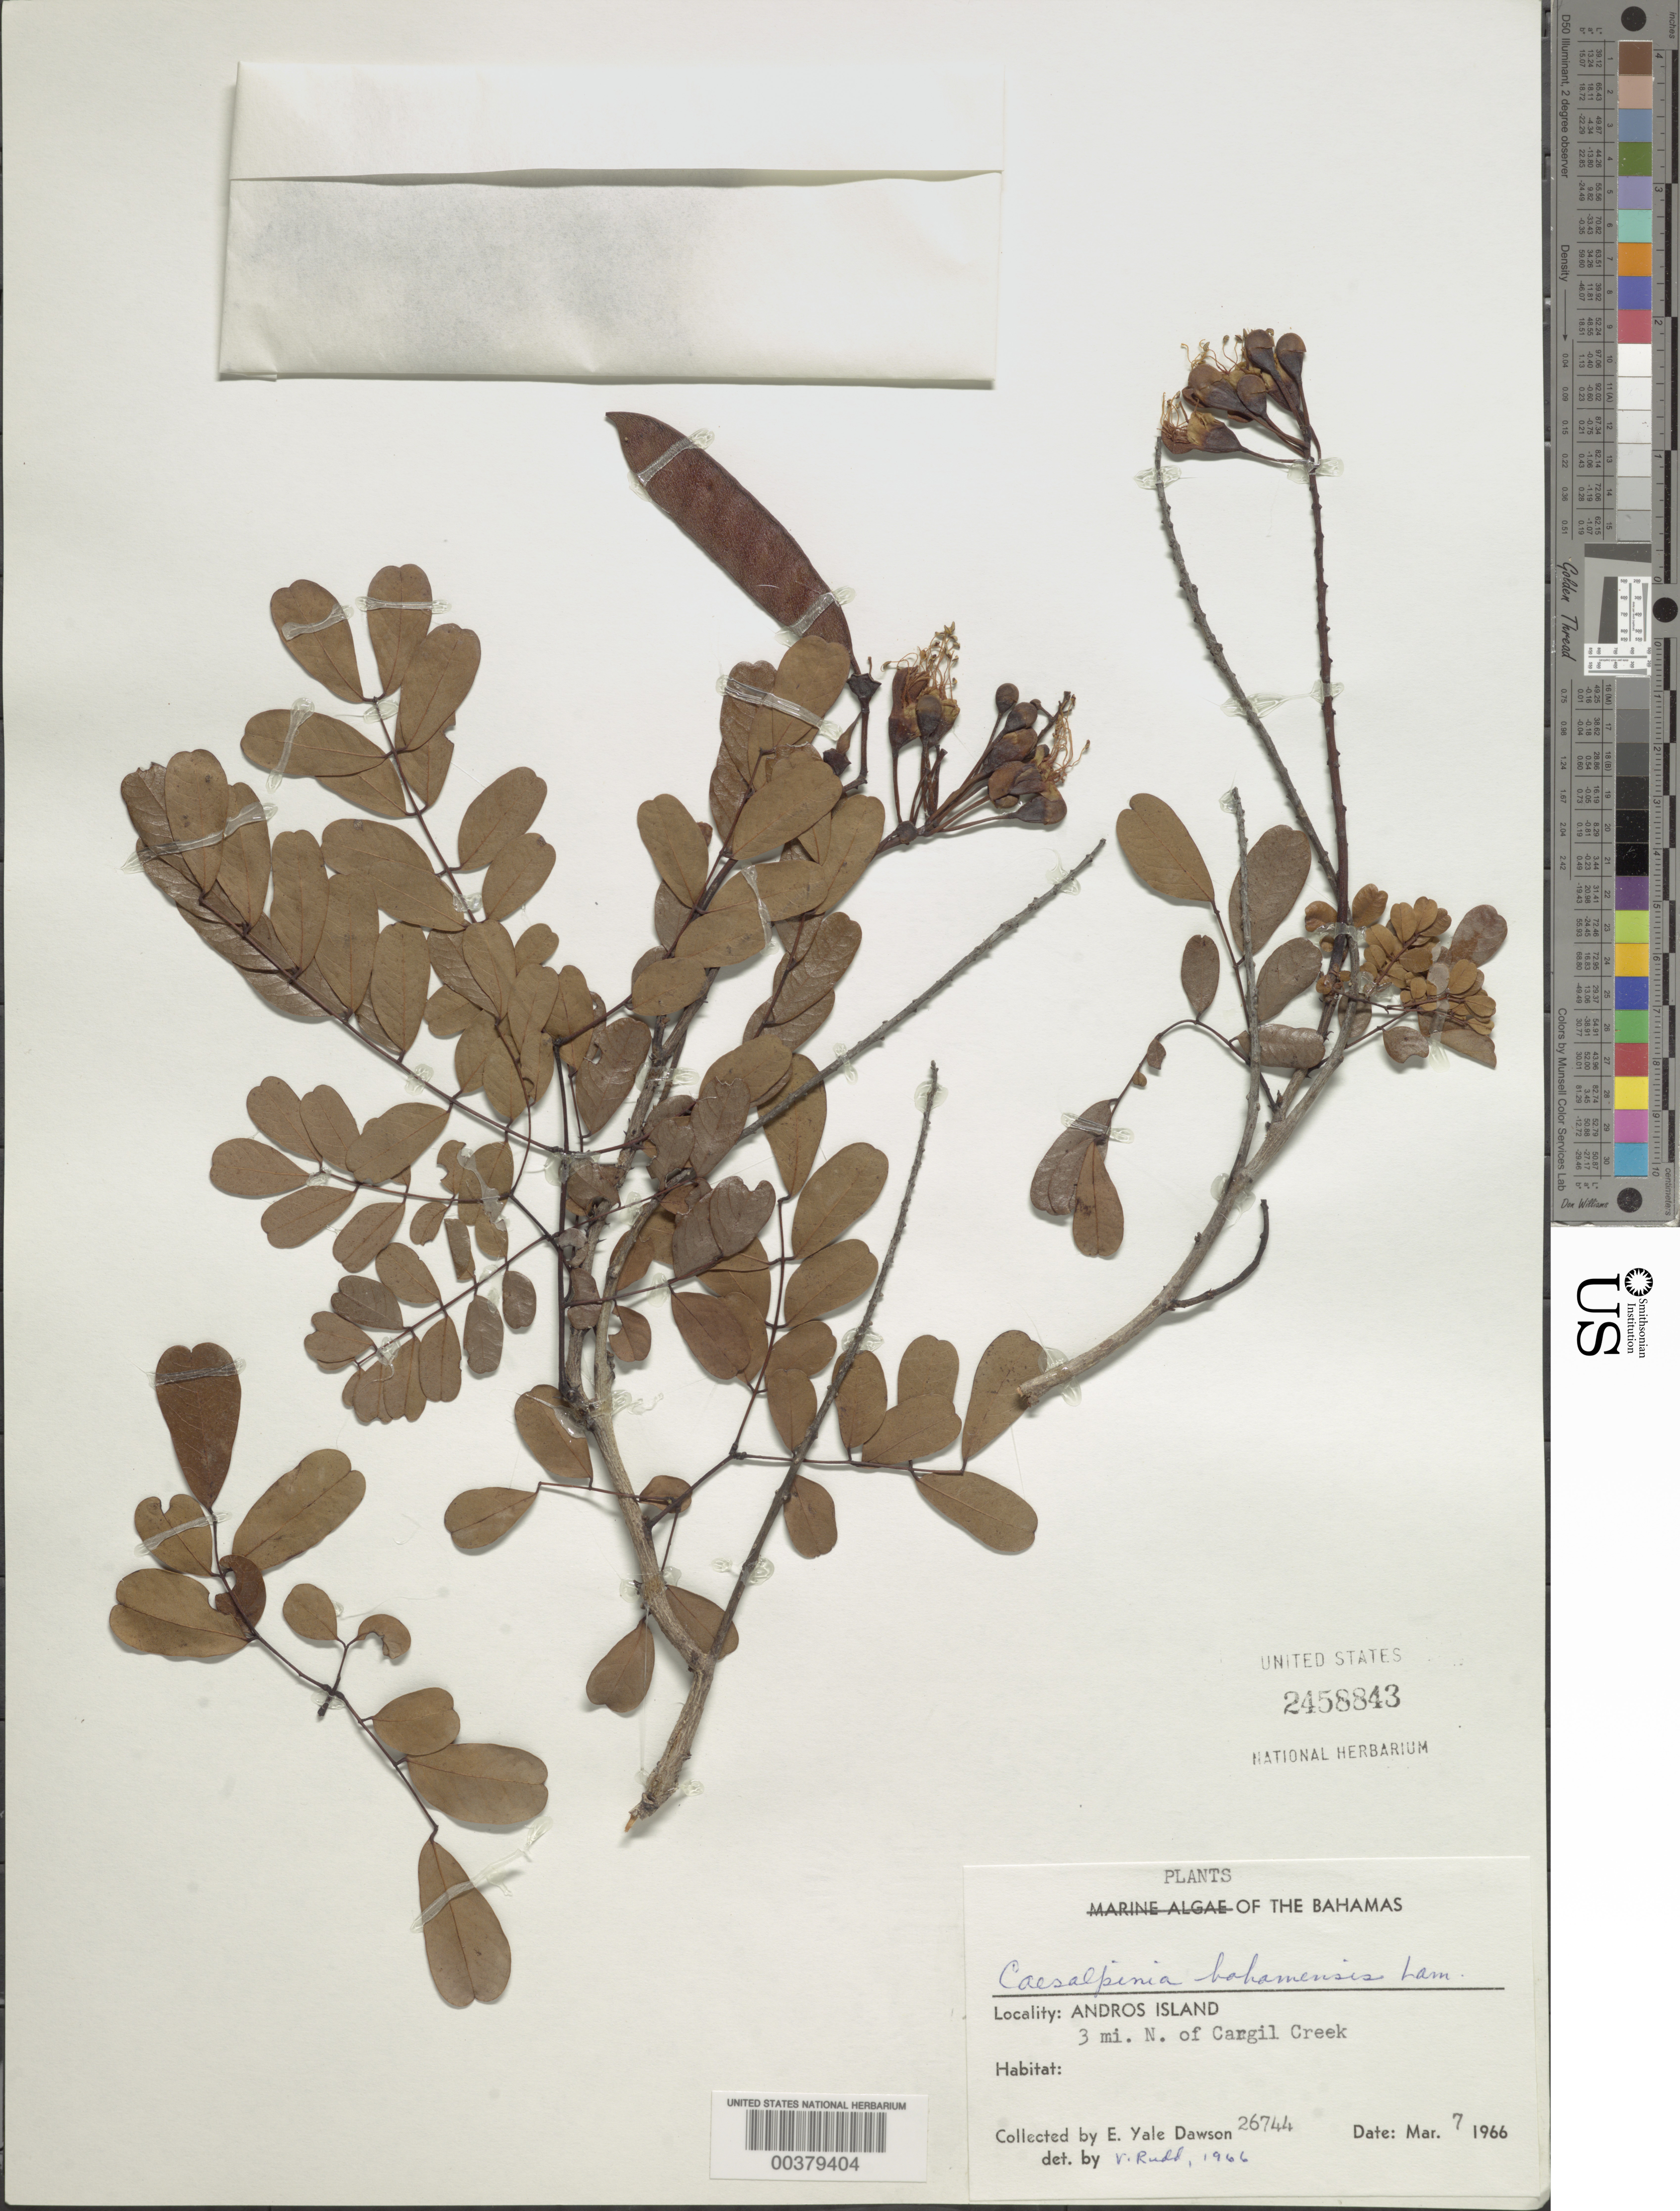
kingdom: Plantae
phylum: Tracheophyta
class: Magnoliopsida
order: Fabales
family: Fabaceae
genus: Caesalpinia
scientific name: Caesalpinia bahamensis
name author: Lam.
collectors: E. Y. Dawson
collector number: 26744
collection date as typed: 07 Mar 1966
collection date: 1966-03-07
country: Bahamas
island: Andros Island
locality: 3 mi n of cargil creek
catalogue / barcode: US 2458843